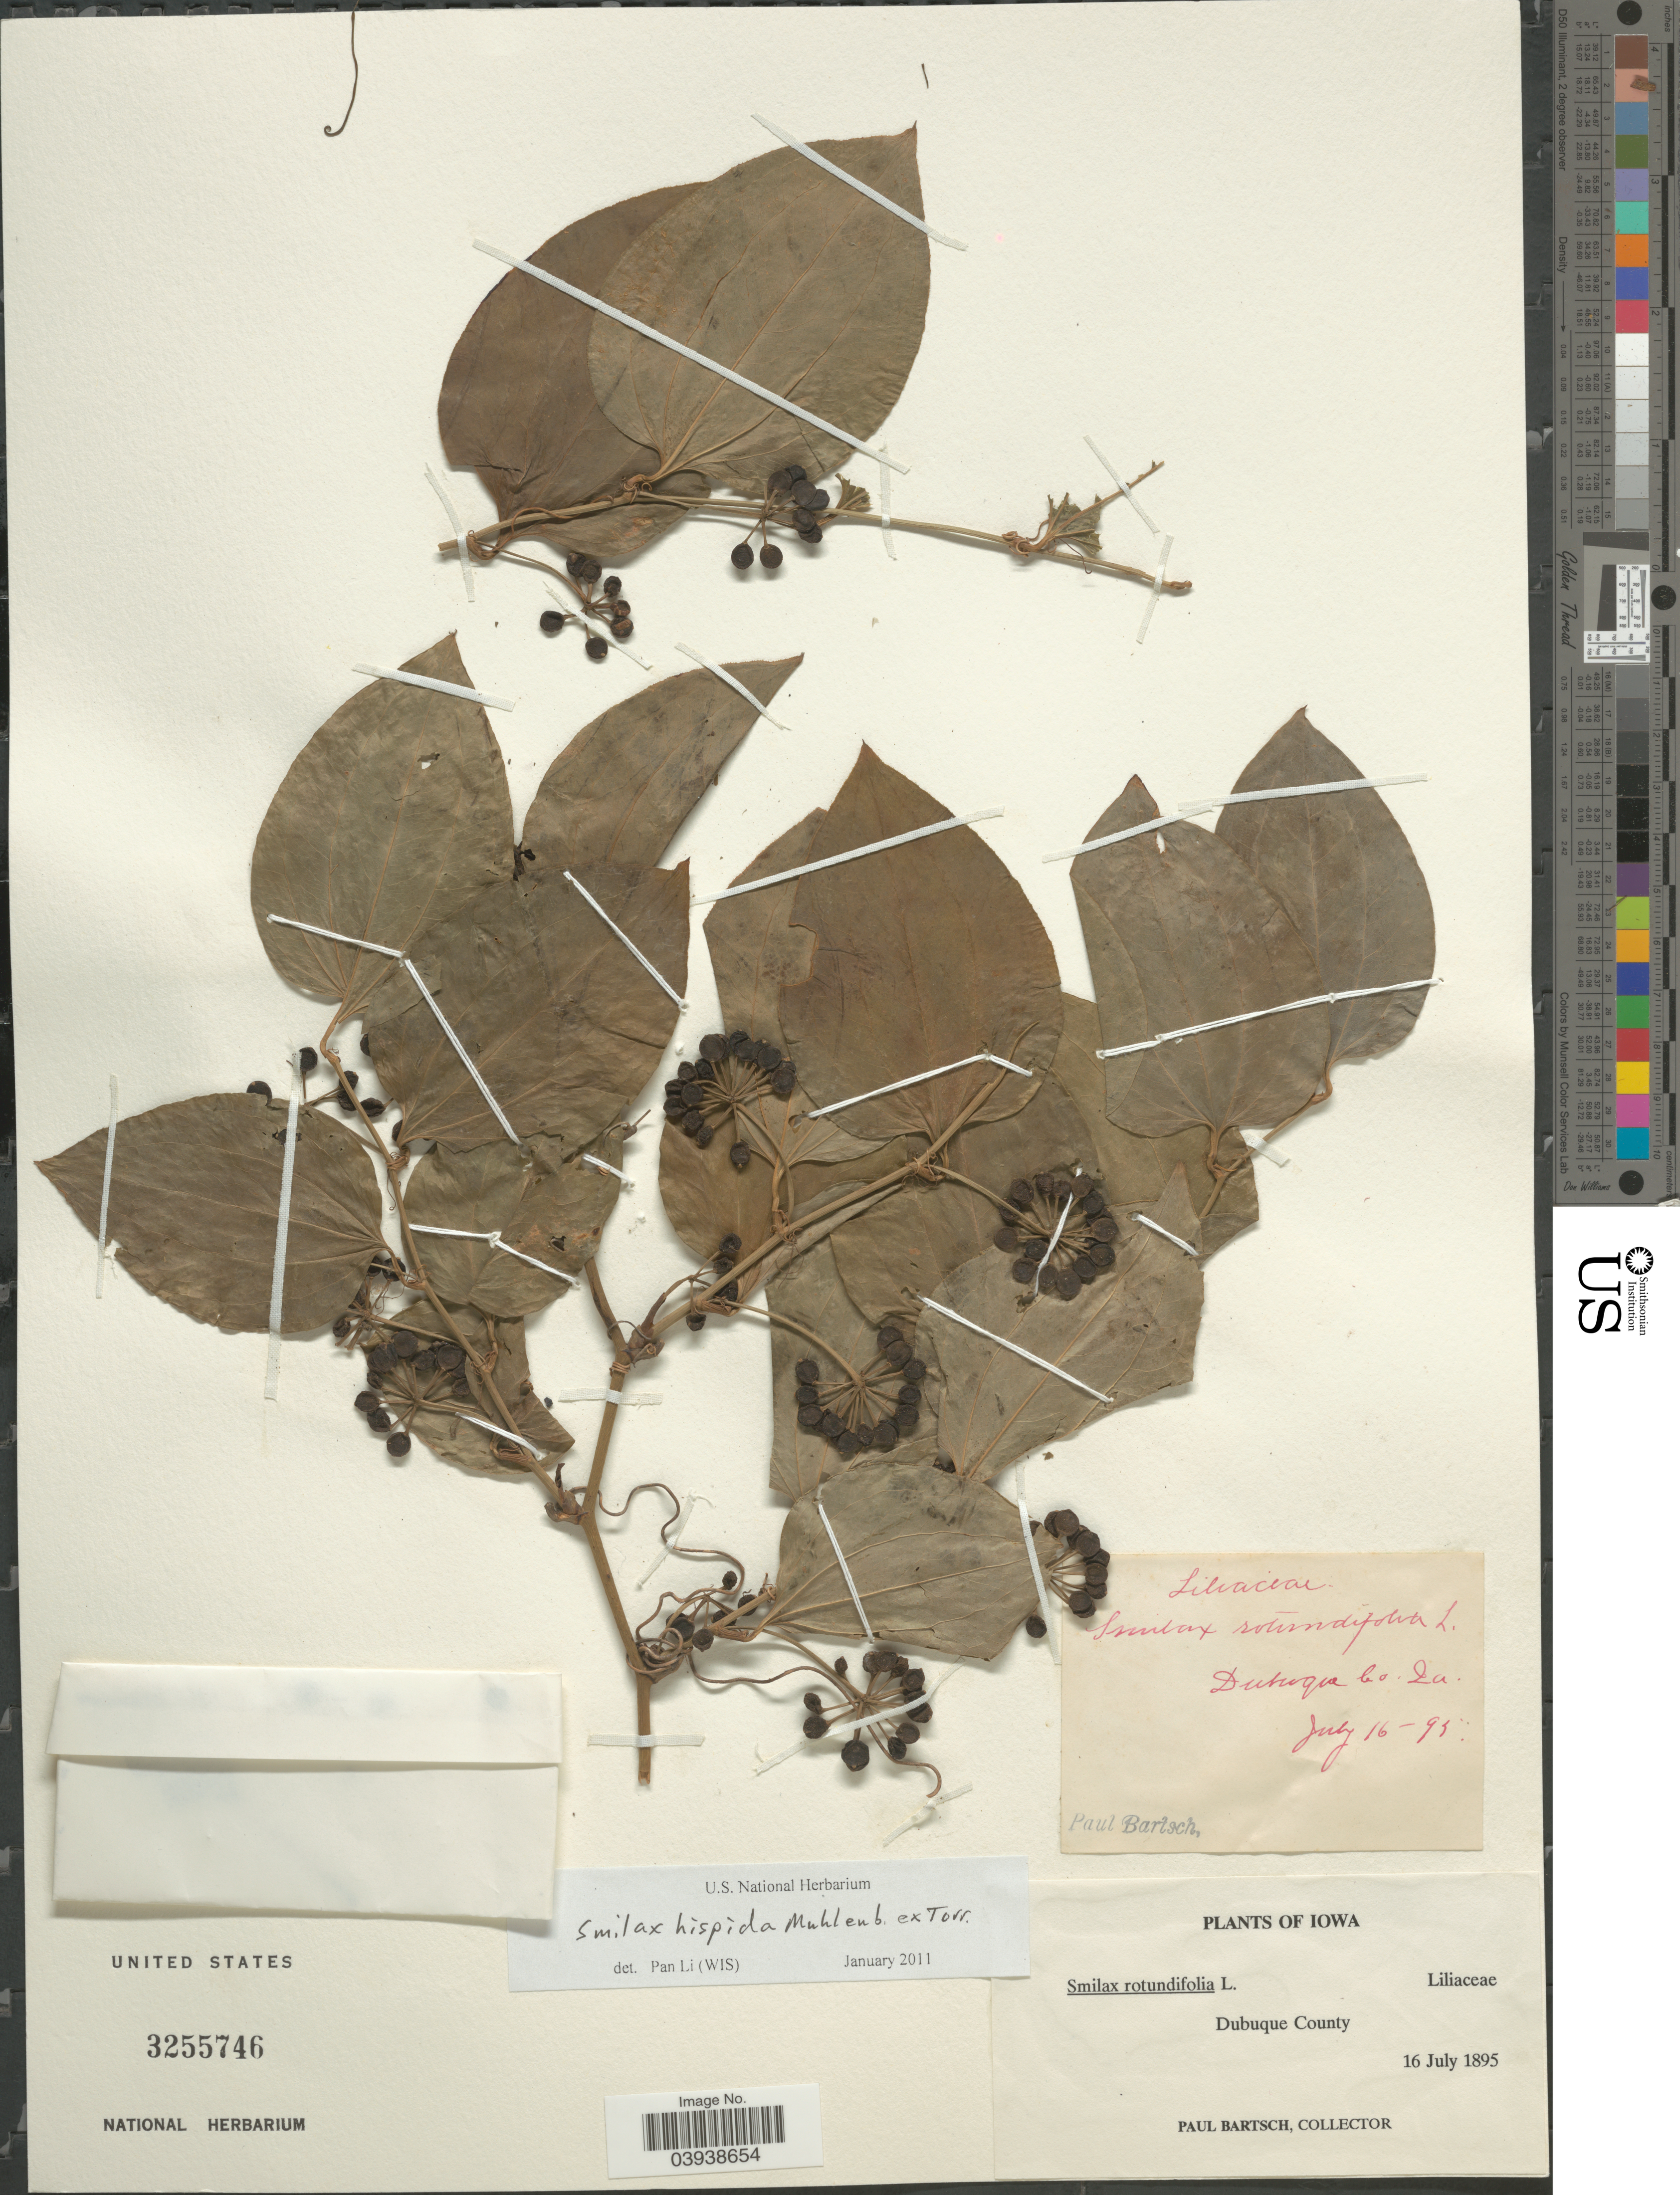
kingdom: Plantae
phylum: Tracheophyta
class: Liliopsida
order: Liliales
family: Smilacaceae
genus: Smilax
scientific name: Smilax hispida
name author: Raf.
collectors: P. Bartsch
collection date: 1895-07-16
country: United States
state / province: Iowa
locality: Dubuque County.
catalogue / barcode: US 3255746